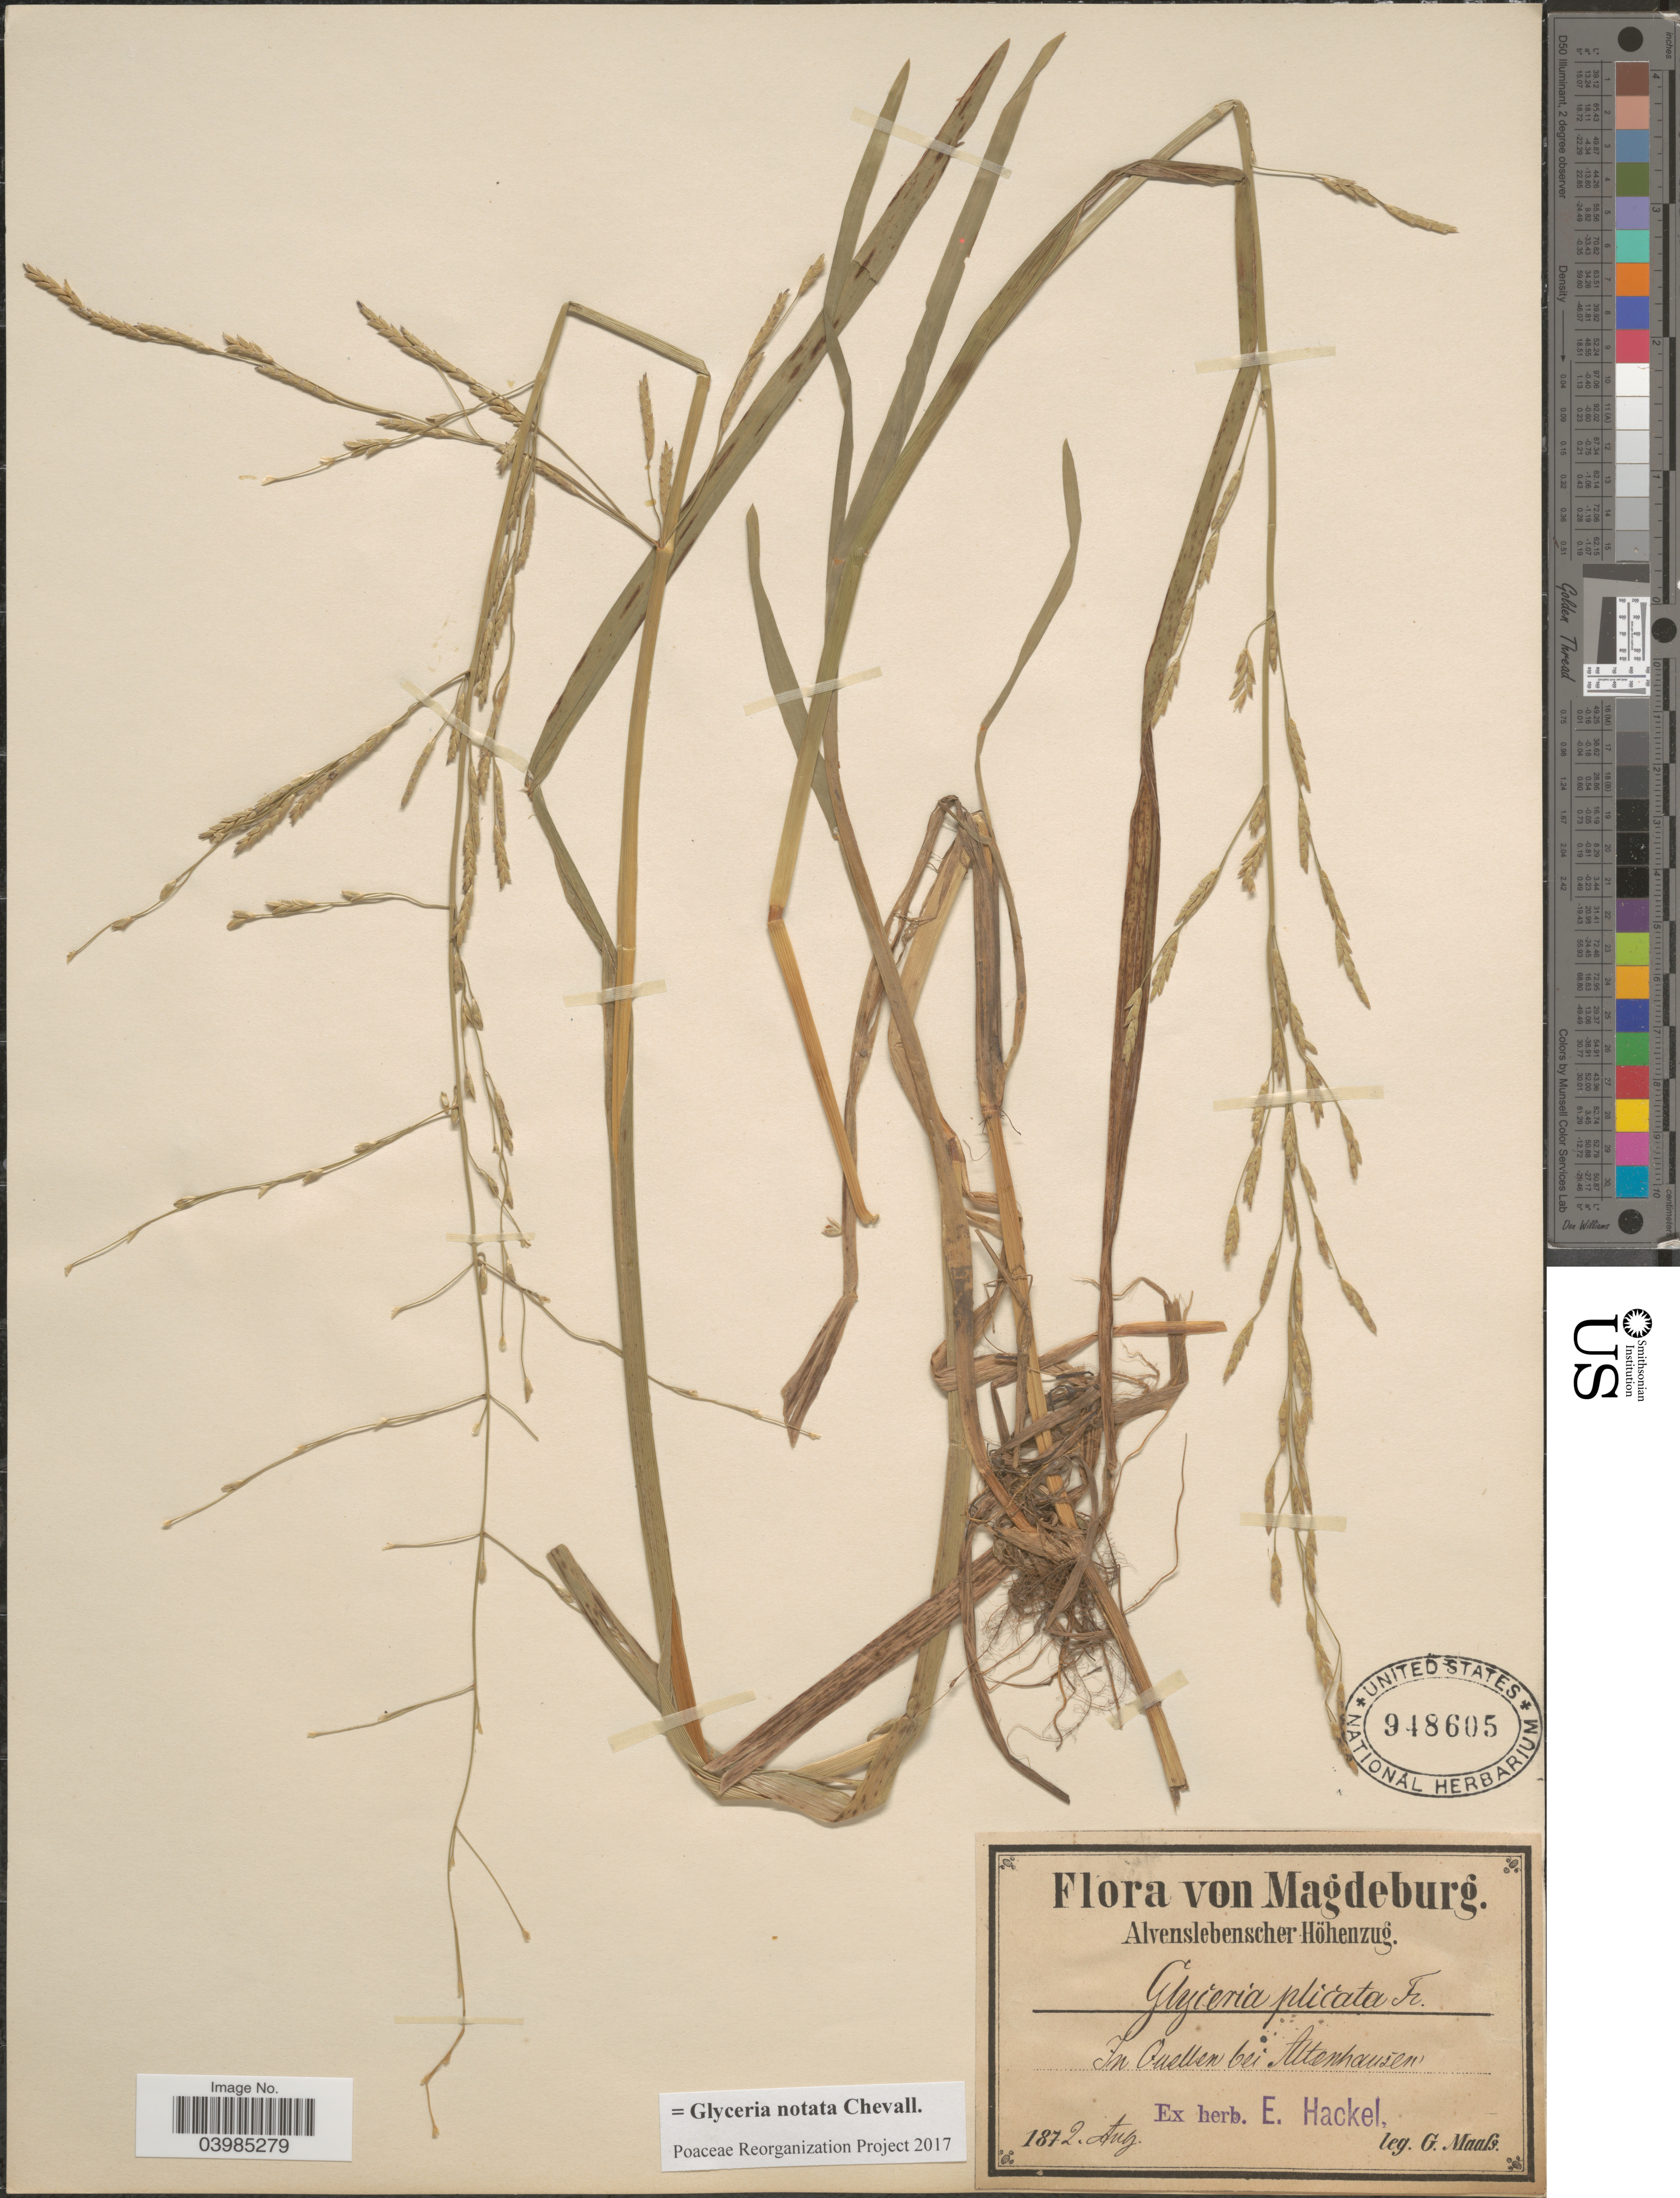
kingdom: Plantae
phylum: Tracheophyta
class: Liliopsida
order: Poales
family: Poaceae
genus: Glyceria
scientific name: Glyceria notata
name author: Chevall.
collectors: G. Maals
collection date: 1872-08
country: Germany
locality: Magdeburg. In Quellen [interpreted] bei Altenhausen.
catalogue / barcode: US 948605